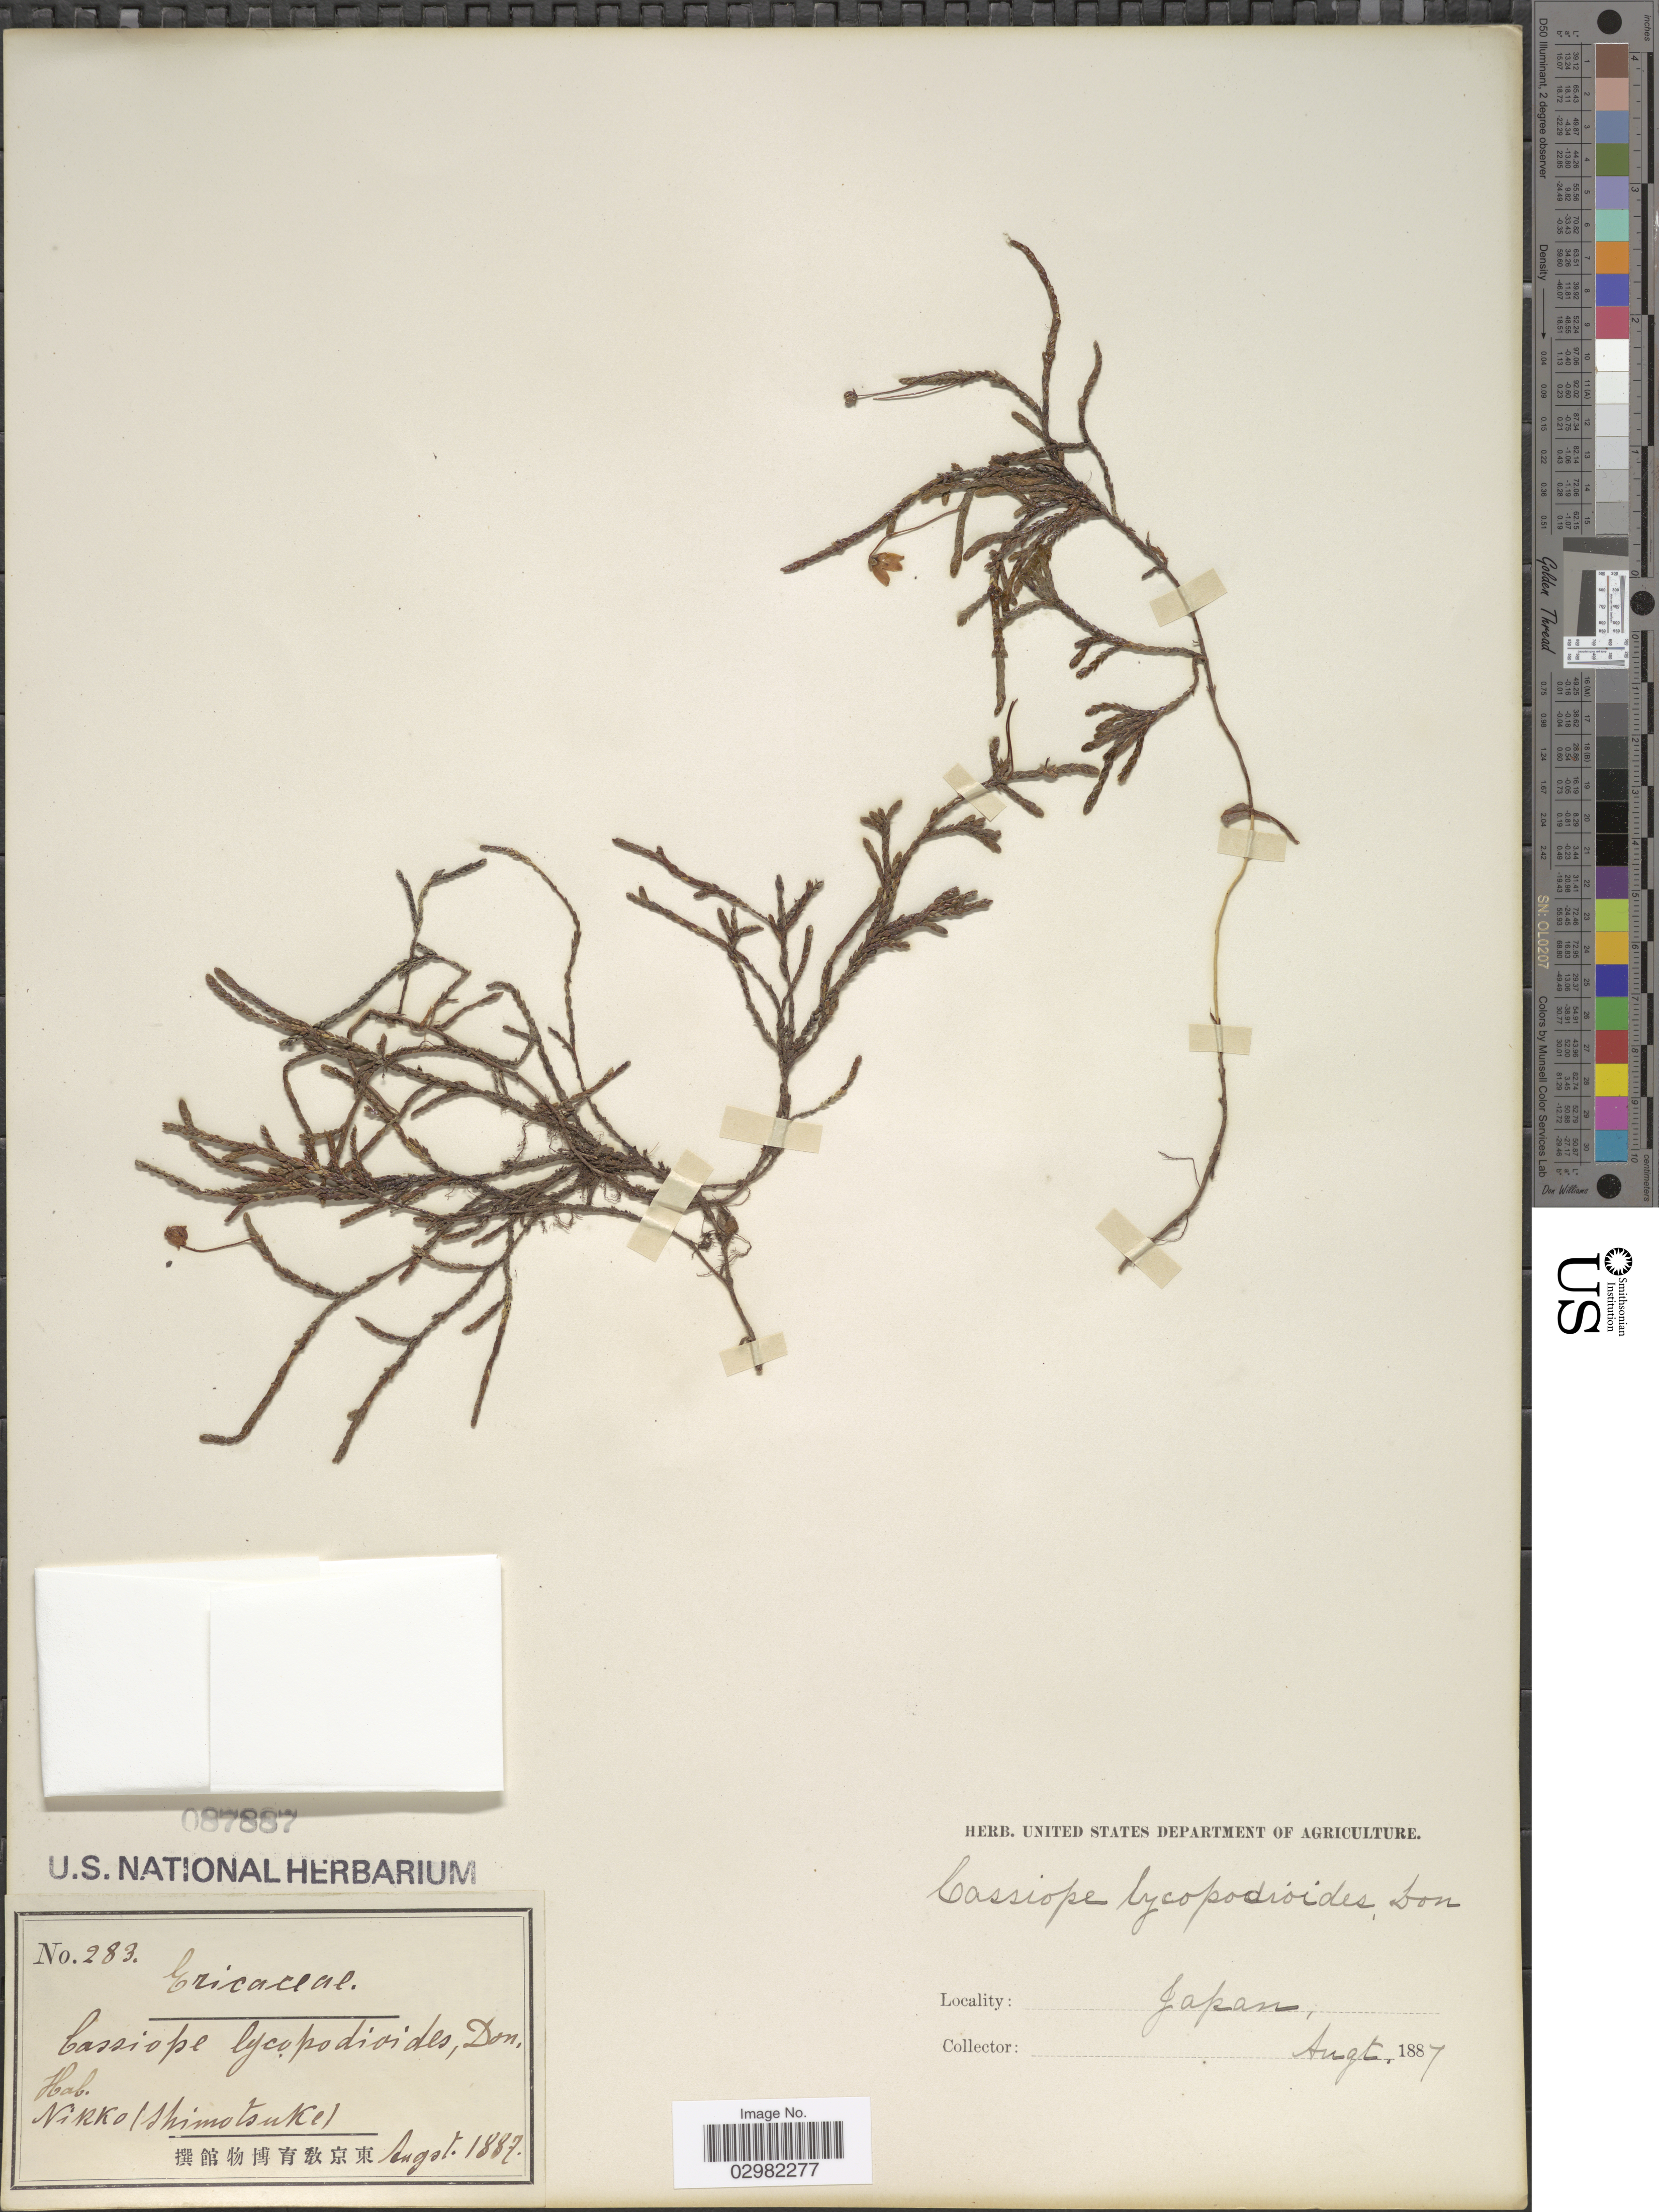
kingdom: Plantae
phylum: Tracheophyta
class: Magnoliopsida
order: Ericales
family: Ericaceae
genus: Cassiope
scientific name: Cassiope lycopodioides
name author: (Pall.) D. Don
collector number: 283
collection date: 1887-08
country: Japan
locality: Nikko (Shimotsuke).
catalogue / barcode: US 87887